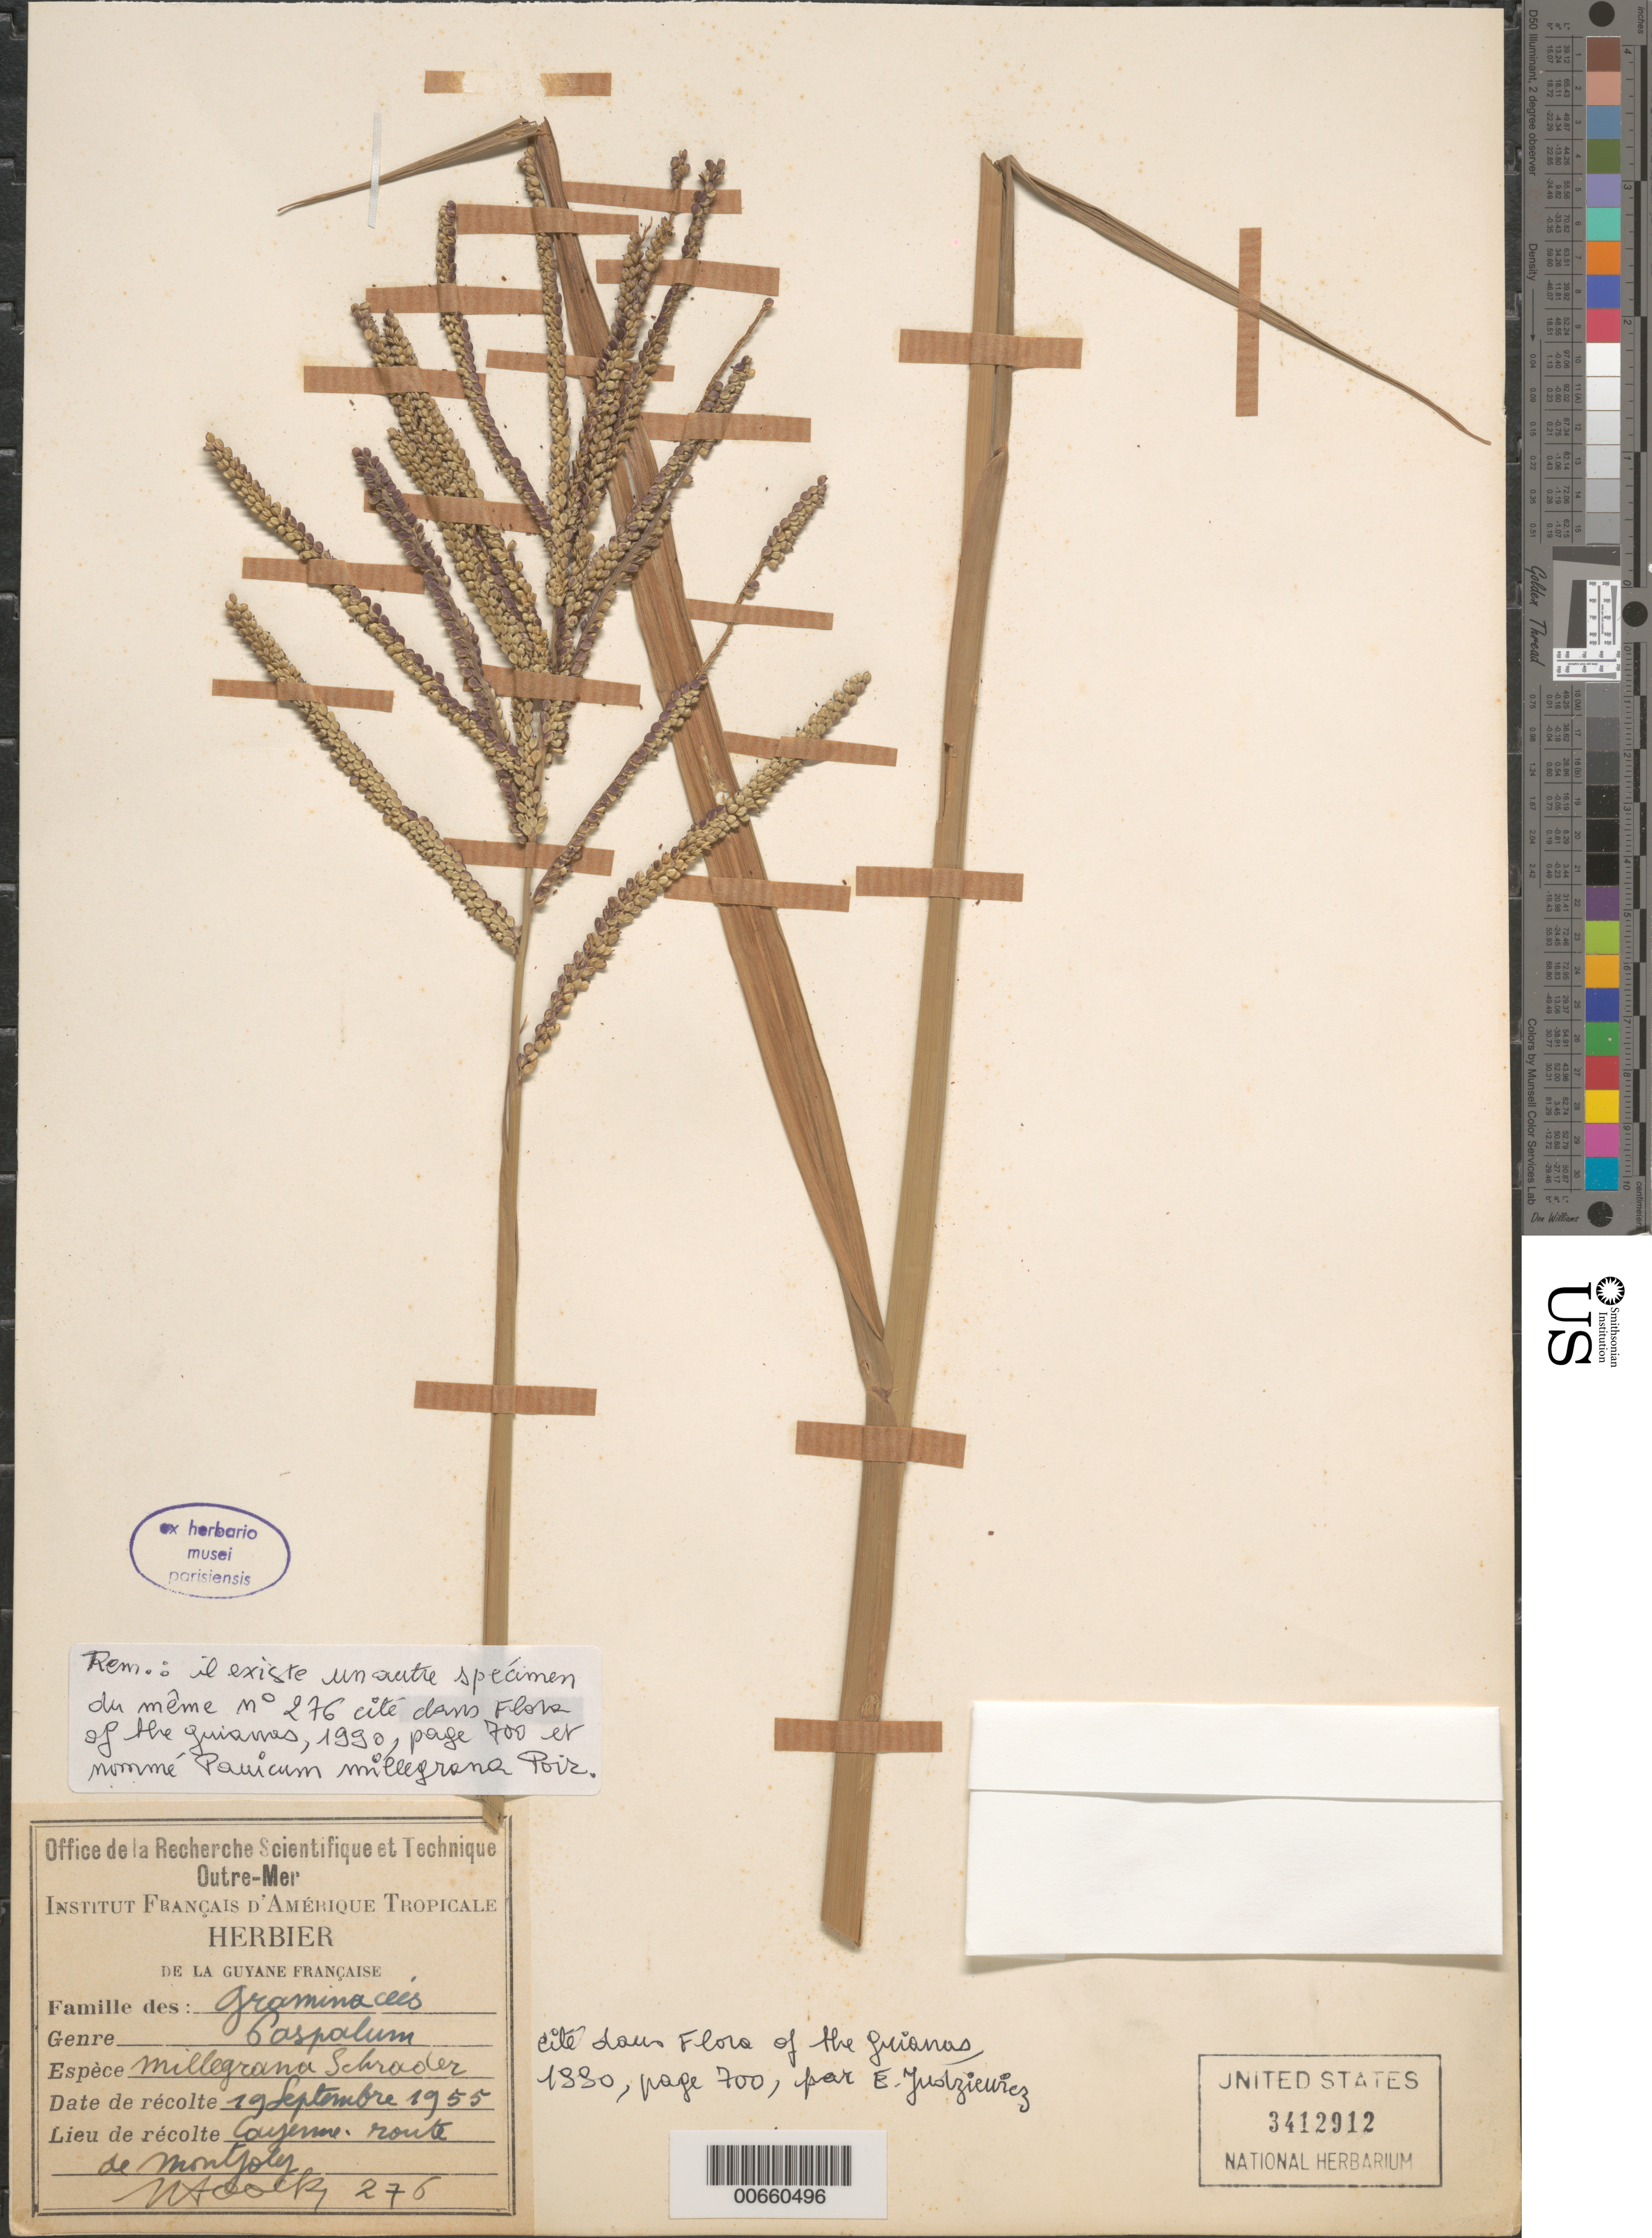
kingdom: Plantae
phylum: Tracheophyta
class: Liliopsida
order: Poales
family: Poaceae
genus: Paspalum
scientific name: Paspalum millegrana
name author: Schrad.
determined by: Judziewicz, E. J.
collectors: J. Hoock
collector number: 276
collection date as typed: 19-Sep-55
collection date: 1955-09-19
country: French Guiana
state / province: Cayenne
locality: Cayenne, route de Montjoly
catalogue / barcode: US 3412912